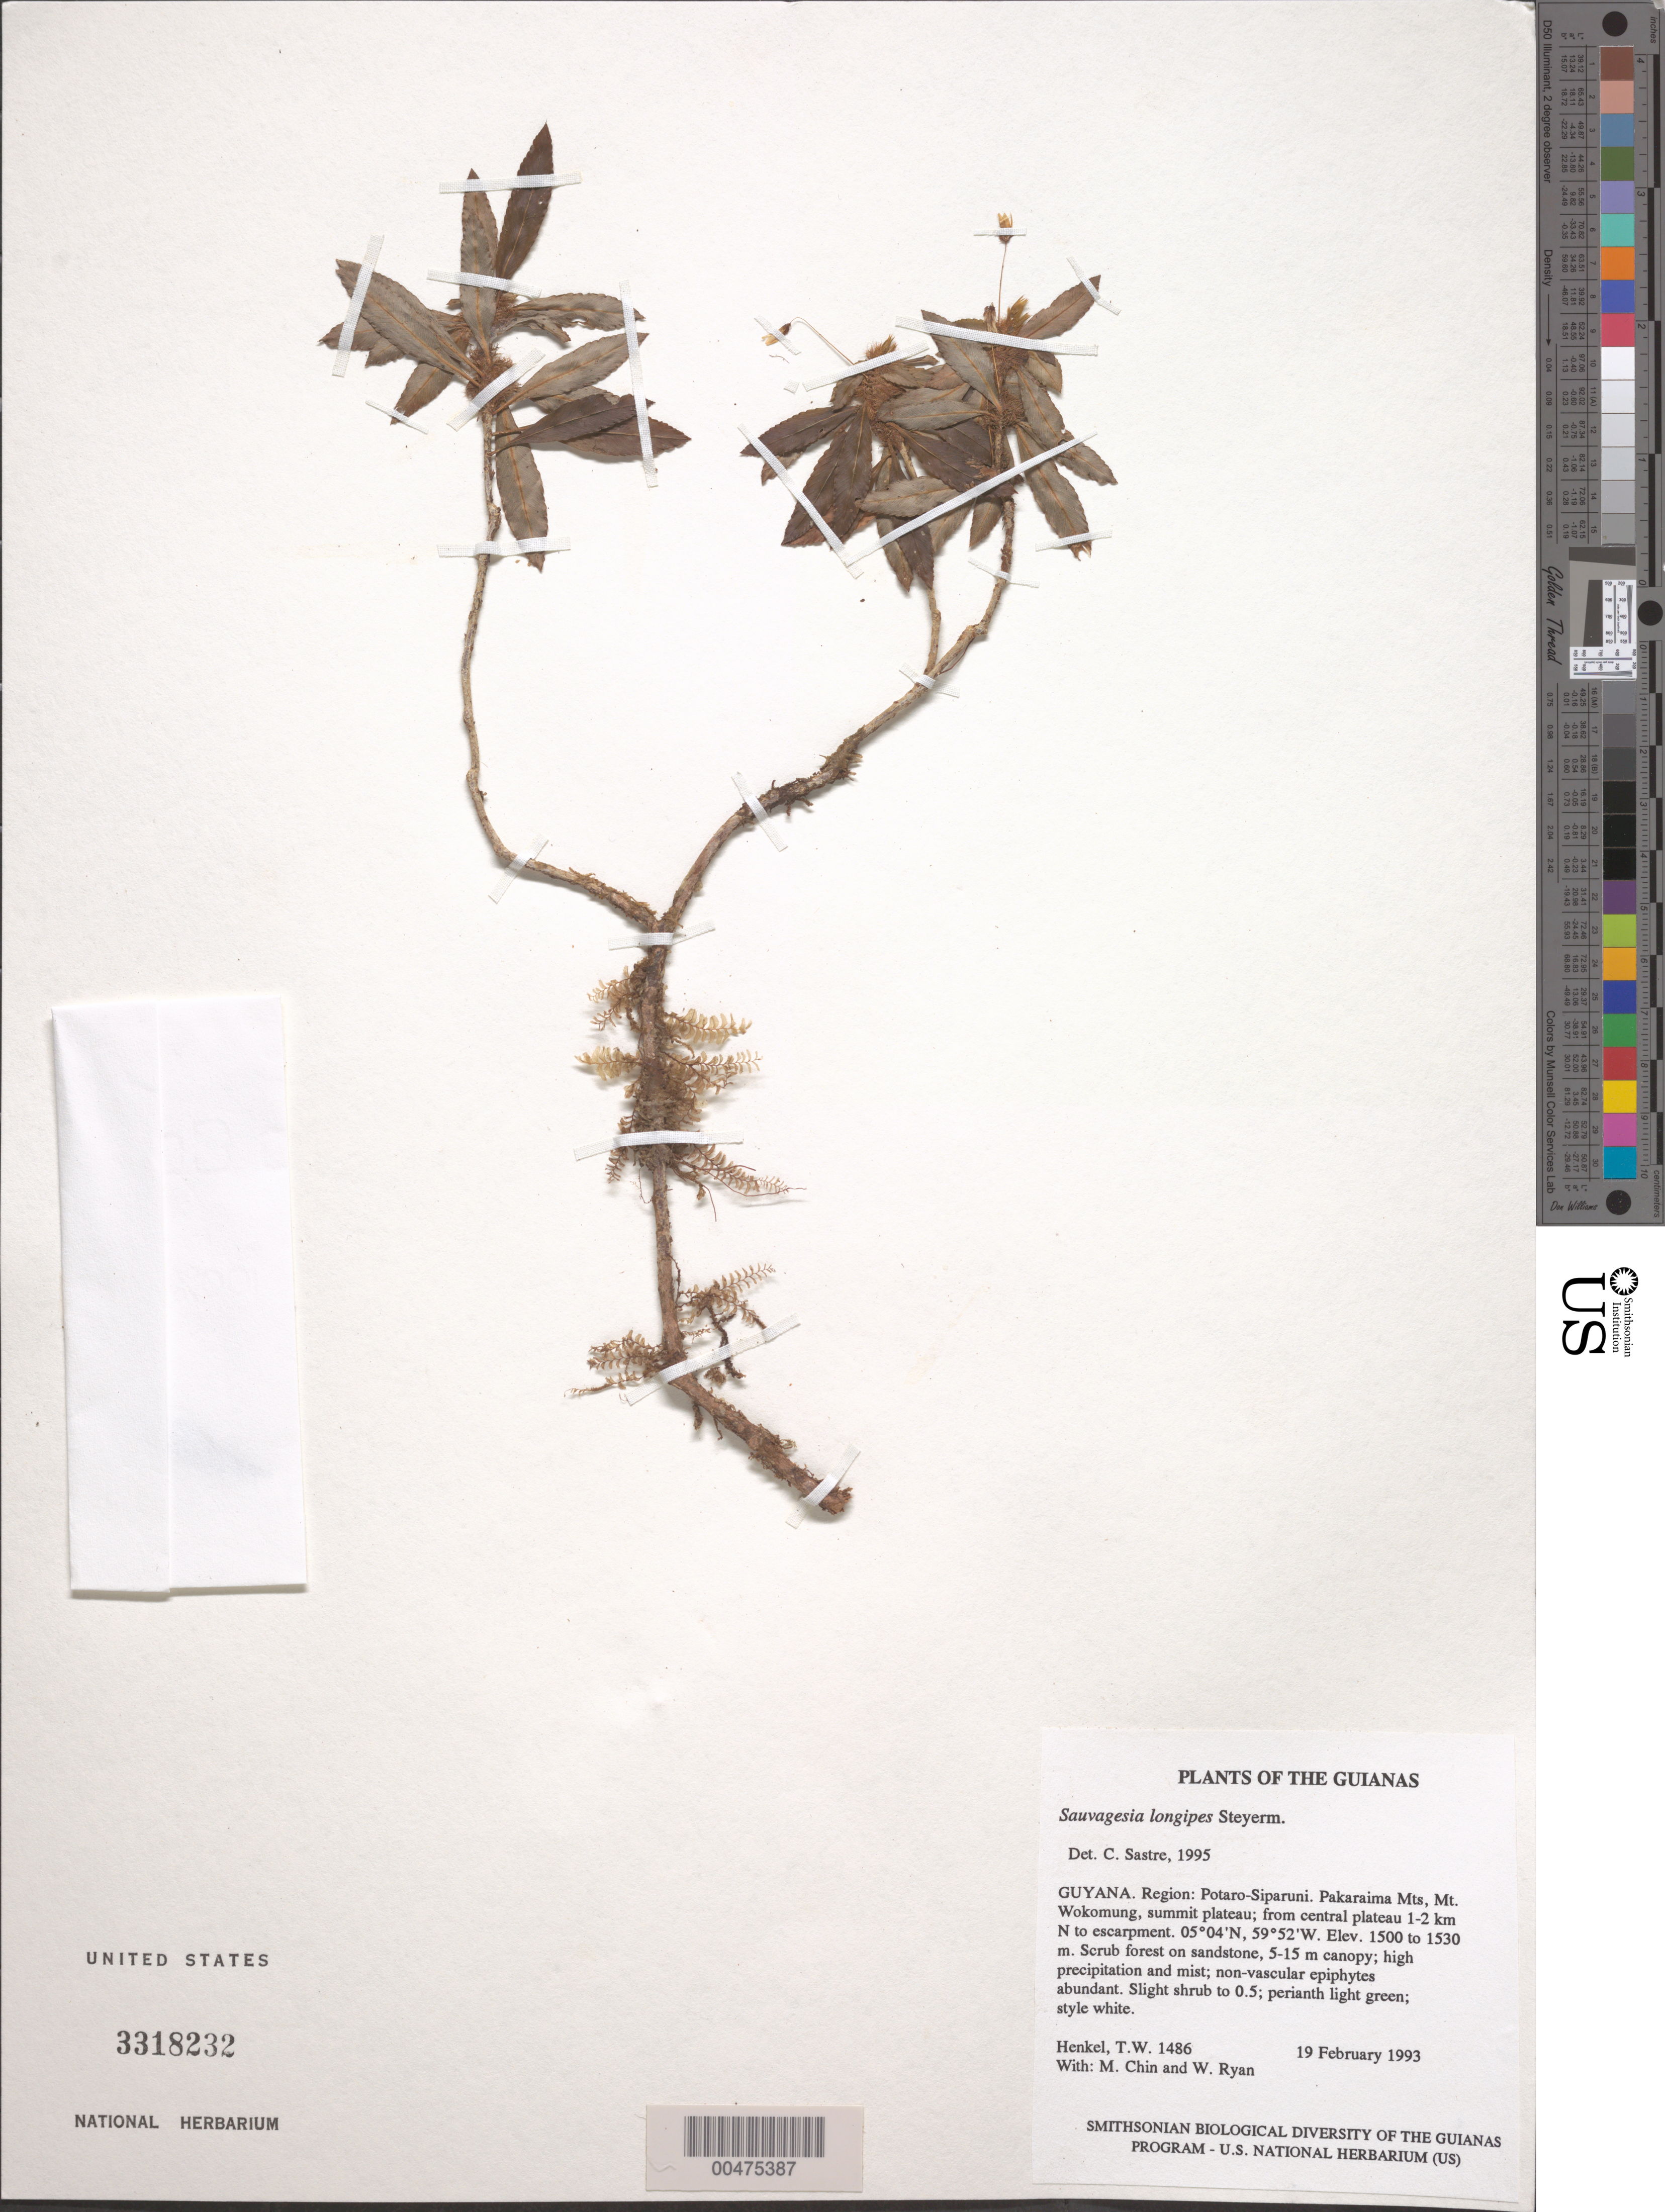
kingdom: Plantae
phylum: Tracheophyta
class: Magnoliopsida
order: Malpighiales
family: Ochnaceae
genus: Sauvagesia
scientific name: Sauvagesia longipes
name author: Steyerm.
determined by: Sastre, C. H. L.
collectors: T. Henkel, M. Chin & W. Ryan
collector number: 1486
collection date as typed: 19 February 1993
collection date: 1993-02-19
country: Guyana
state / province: Potaro-Siparuni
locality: Pakaraima Mts, Mt. Wokomung, summit plateau; from central plateau 1-2 km N to escarpment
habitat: Scrub forest on sandstone, 5-15 m canopy; high precipitation and mist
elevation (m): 1500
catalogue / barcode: US 3318232